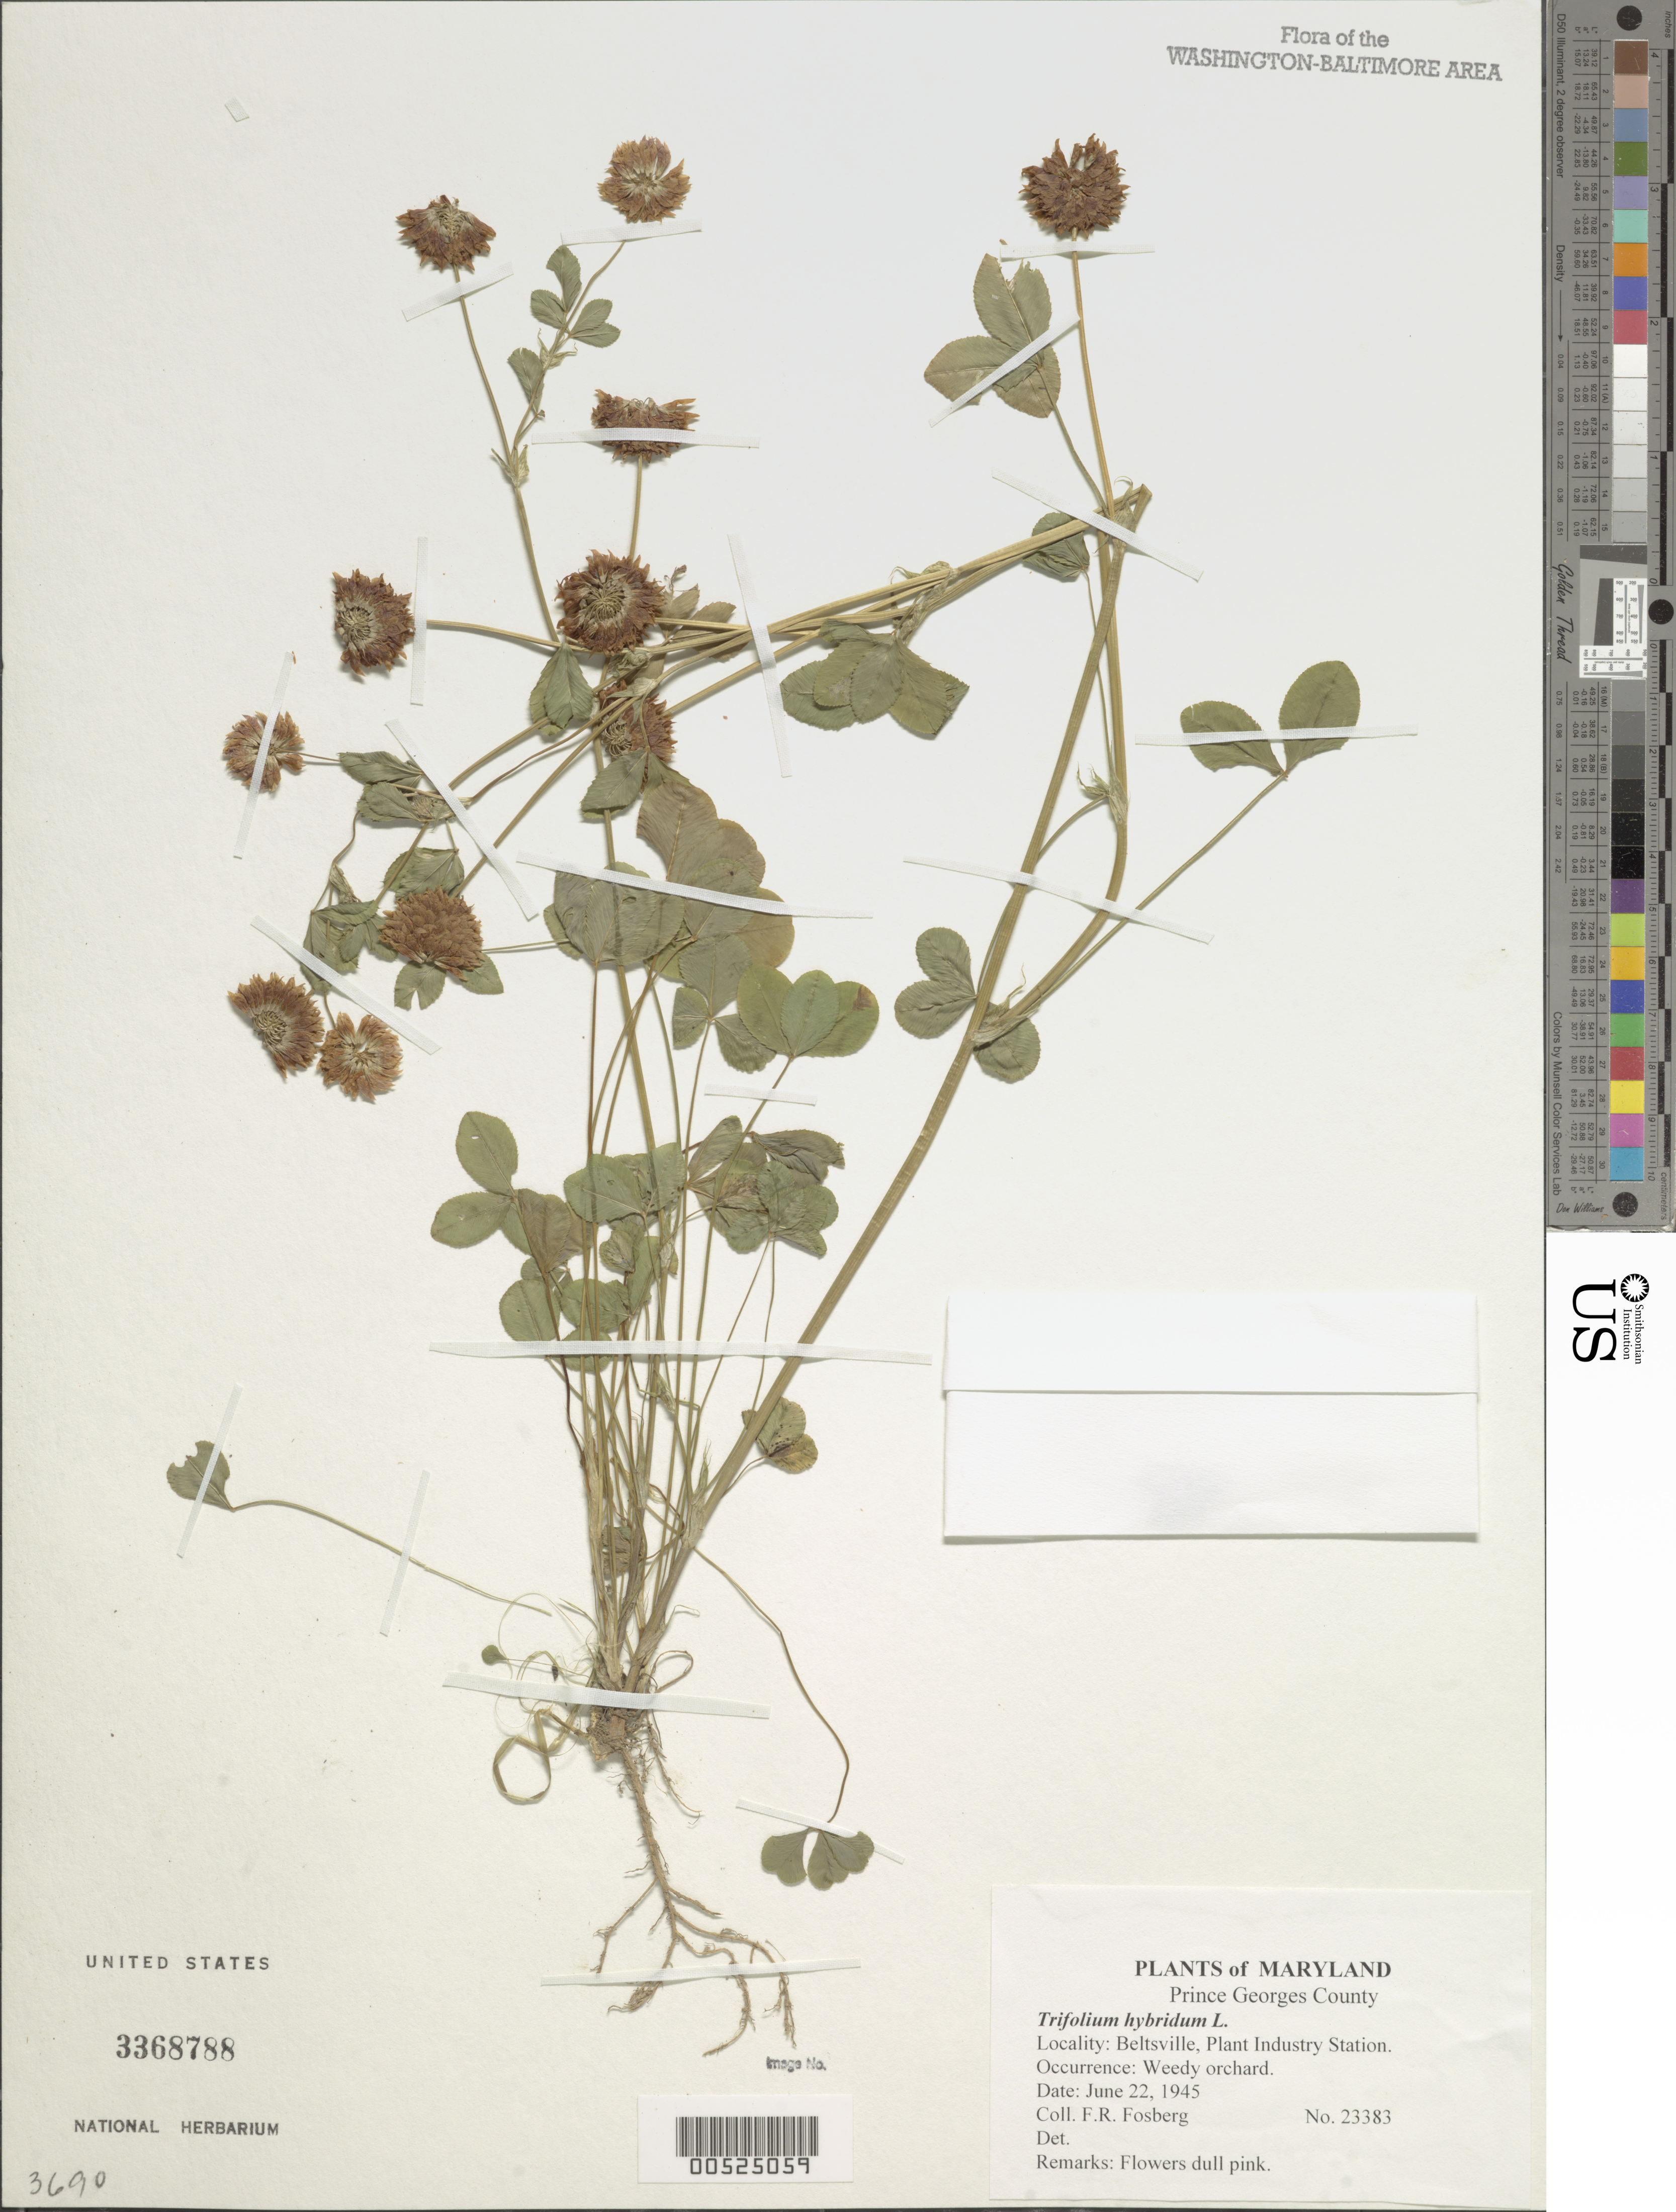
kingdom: Plantae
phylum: Tracheophyta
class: Magnoliopsida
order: Fabales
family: Fabaceae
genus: Trifolium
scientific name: Trifolium hybridum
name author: L.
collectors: F. R. Fosberg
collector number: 23383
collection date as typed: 22 Jun 1945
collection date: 1945-06-22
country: United States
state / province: Maryland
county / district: Prince George's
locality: Beltsville, Plant Industry Station.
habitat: Weedy orchard.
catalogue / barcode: US 3368788